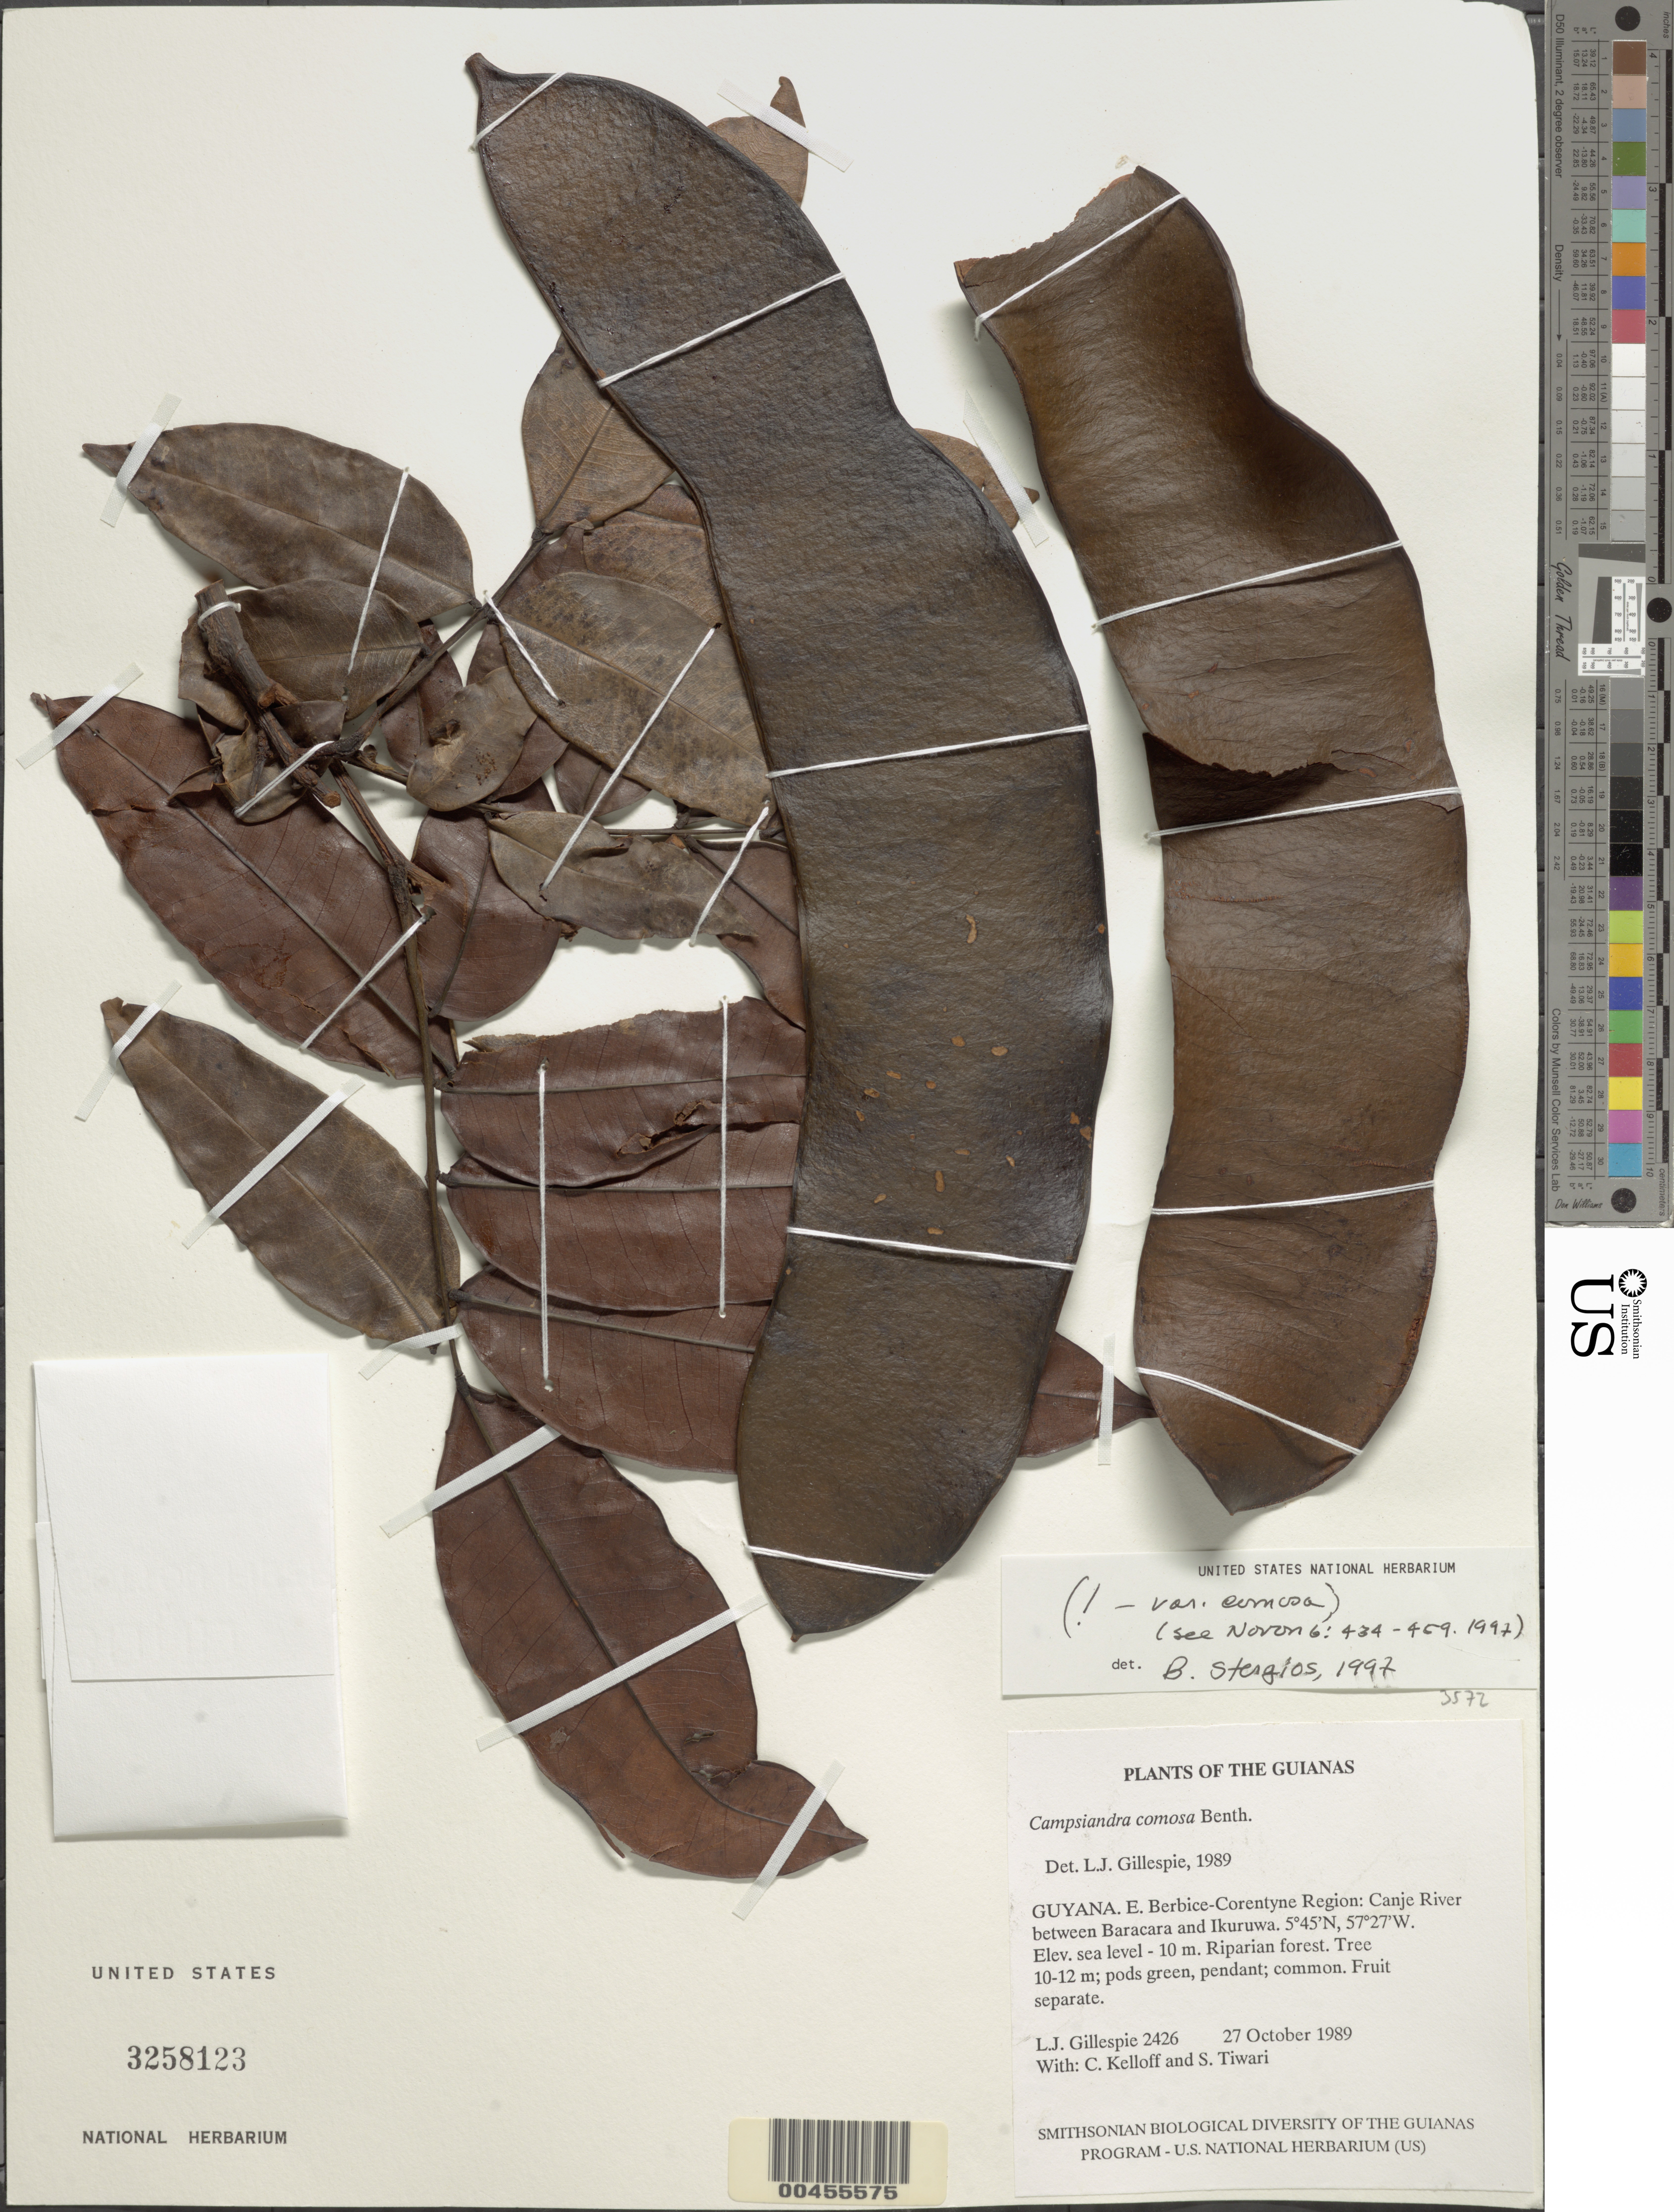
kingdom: Plantae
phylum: Tracheophyta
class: Magnoliopsida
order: Fabales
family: Fabaceae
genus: Campsiandra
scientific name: Campsiandra comosa var. comosa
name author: Benth.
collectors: L. J. Gillespie, C. L. Kelloff & S. Tiwari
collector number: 2426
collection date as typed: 27 October 1989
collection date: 1989-10-27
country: Guyana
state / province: E. Berbice-Corentyne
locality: Canje River between Baracara and Ikuruwa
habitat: Riparian forest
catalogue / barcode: US 3258123